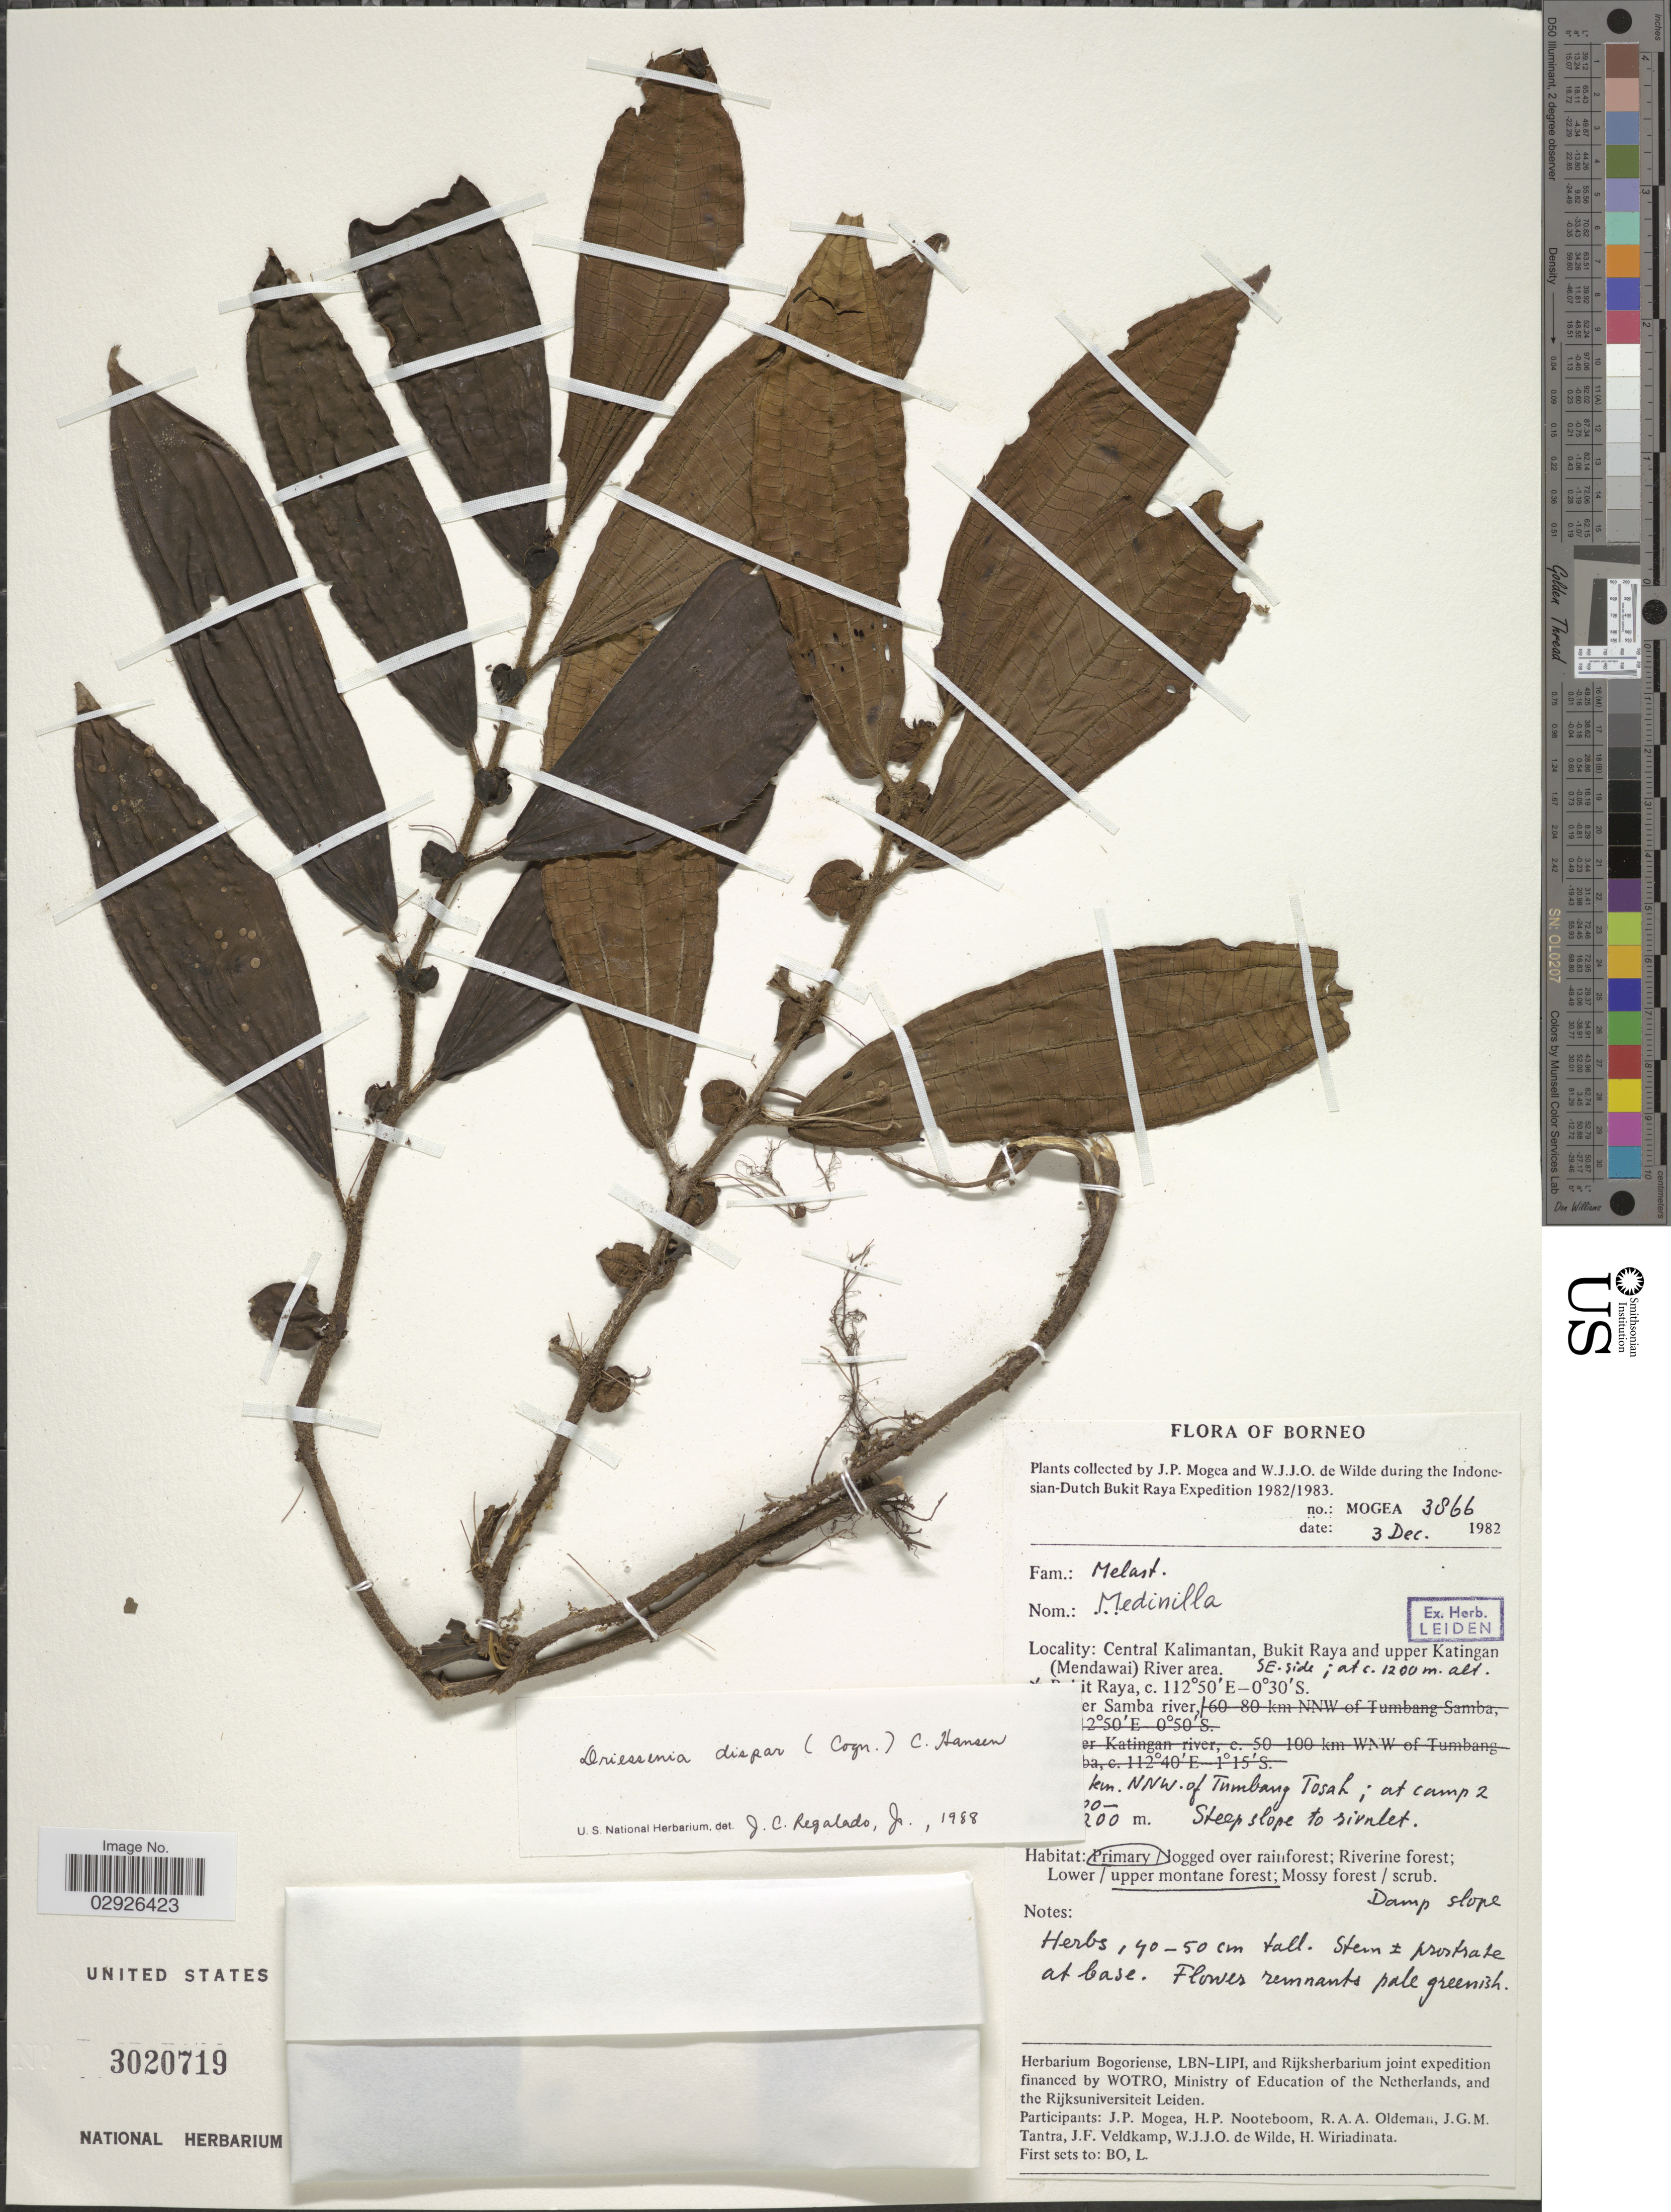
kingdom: Plantae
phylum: Tracheophyta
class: Magnoliopsida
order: Myrtales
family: Melastomataceae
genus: Driessenia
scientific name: Driessenia dispar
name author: C.Hansen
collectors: J. Mogea & W. J. de Wilde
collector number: MOGEA3866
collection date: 1982-12-03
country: Indonesia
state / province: Kalimantan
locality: Borneo, Central Kalimantan, Bukit Raya and upper Katingan (Mendawai) River area. SE. side, [illegible text] Raya, [illegible text] Samba river, [illegible text] km. NNW of Tumbang Tosah; at camp 2.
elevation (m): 1200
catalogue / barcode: US 3020719